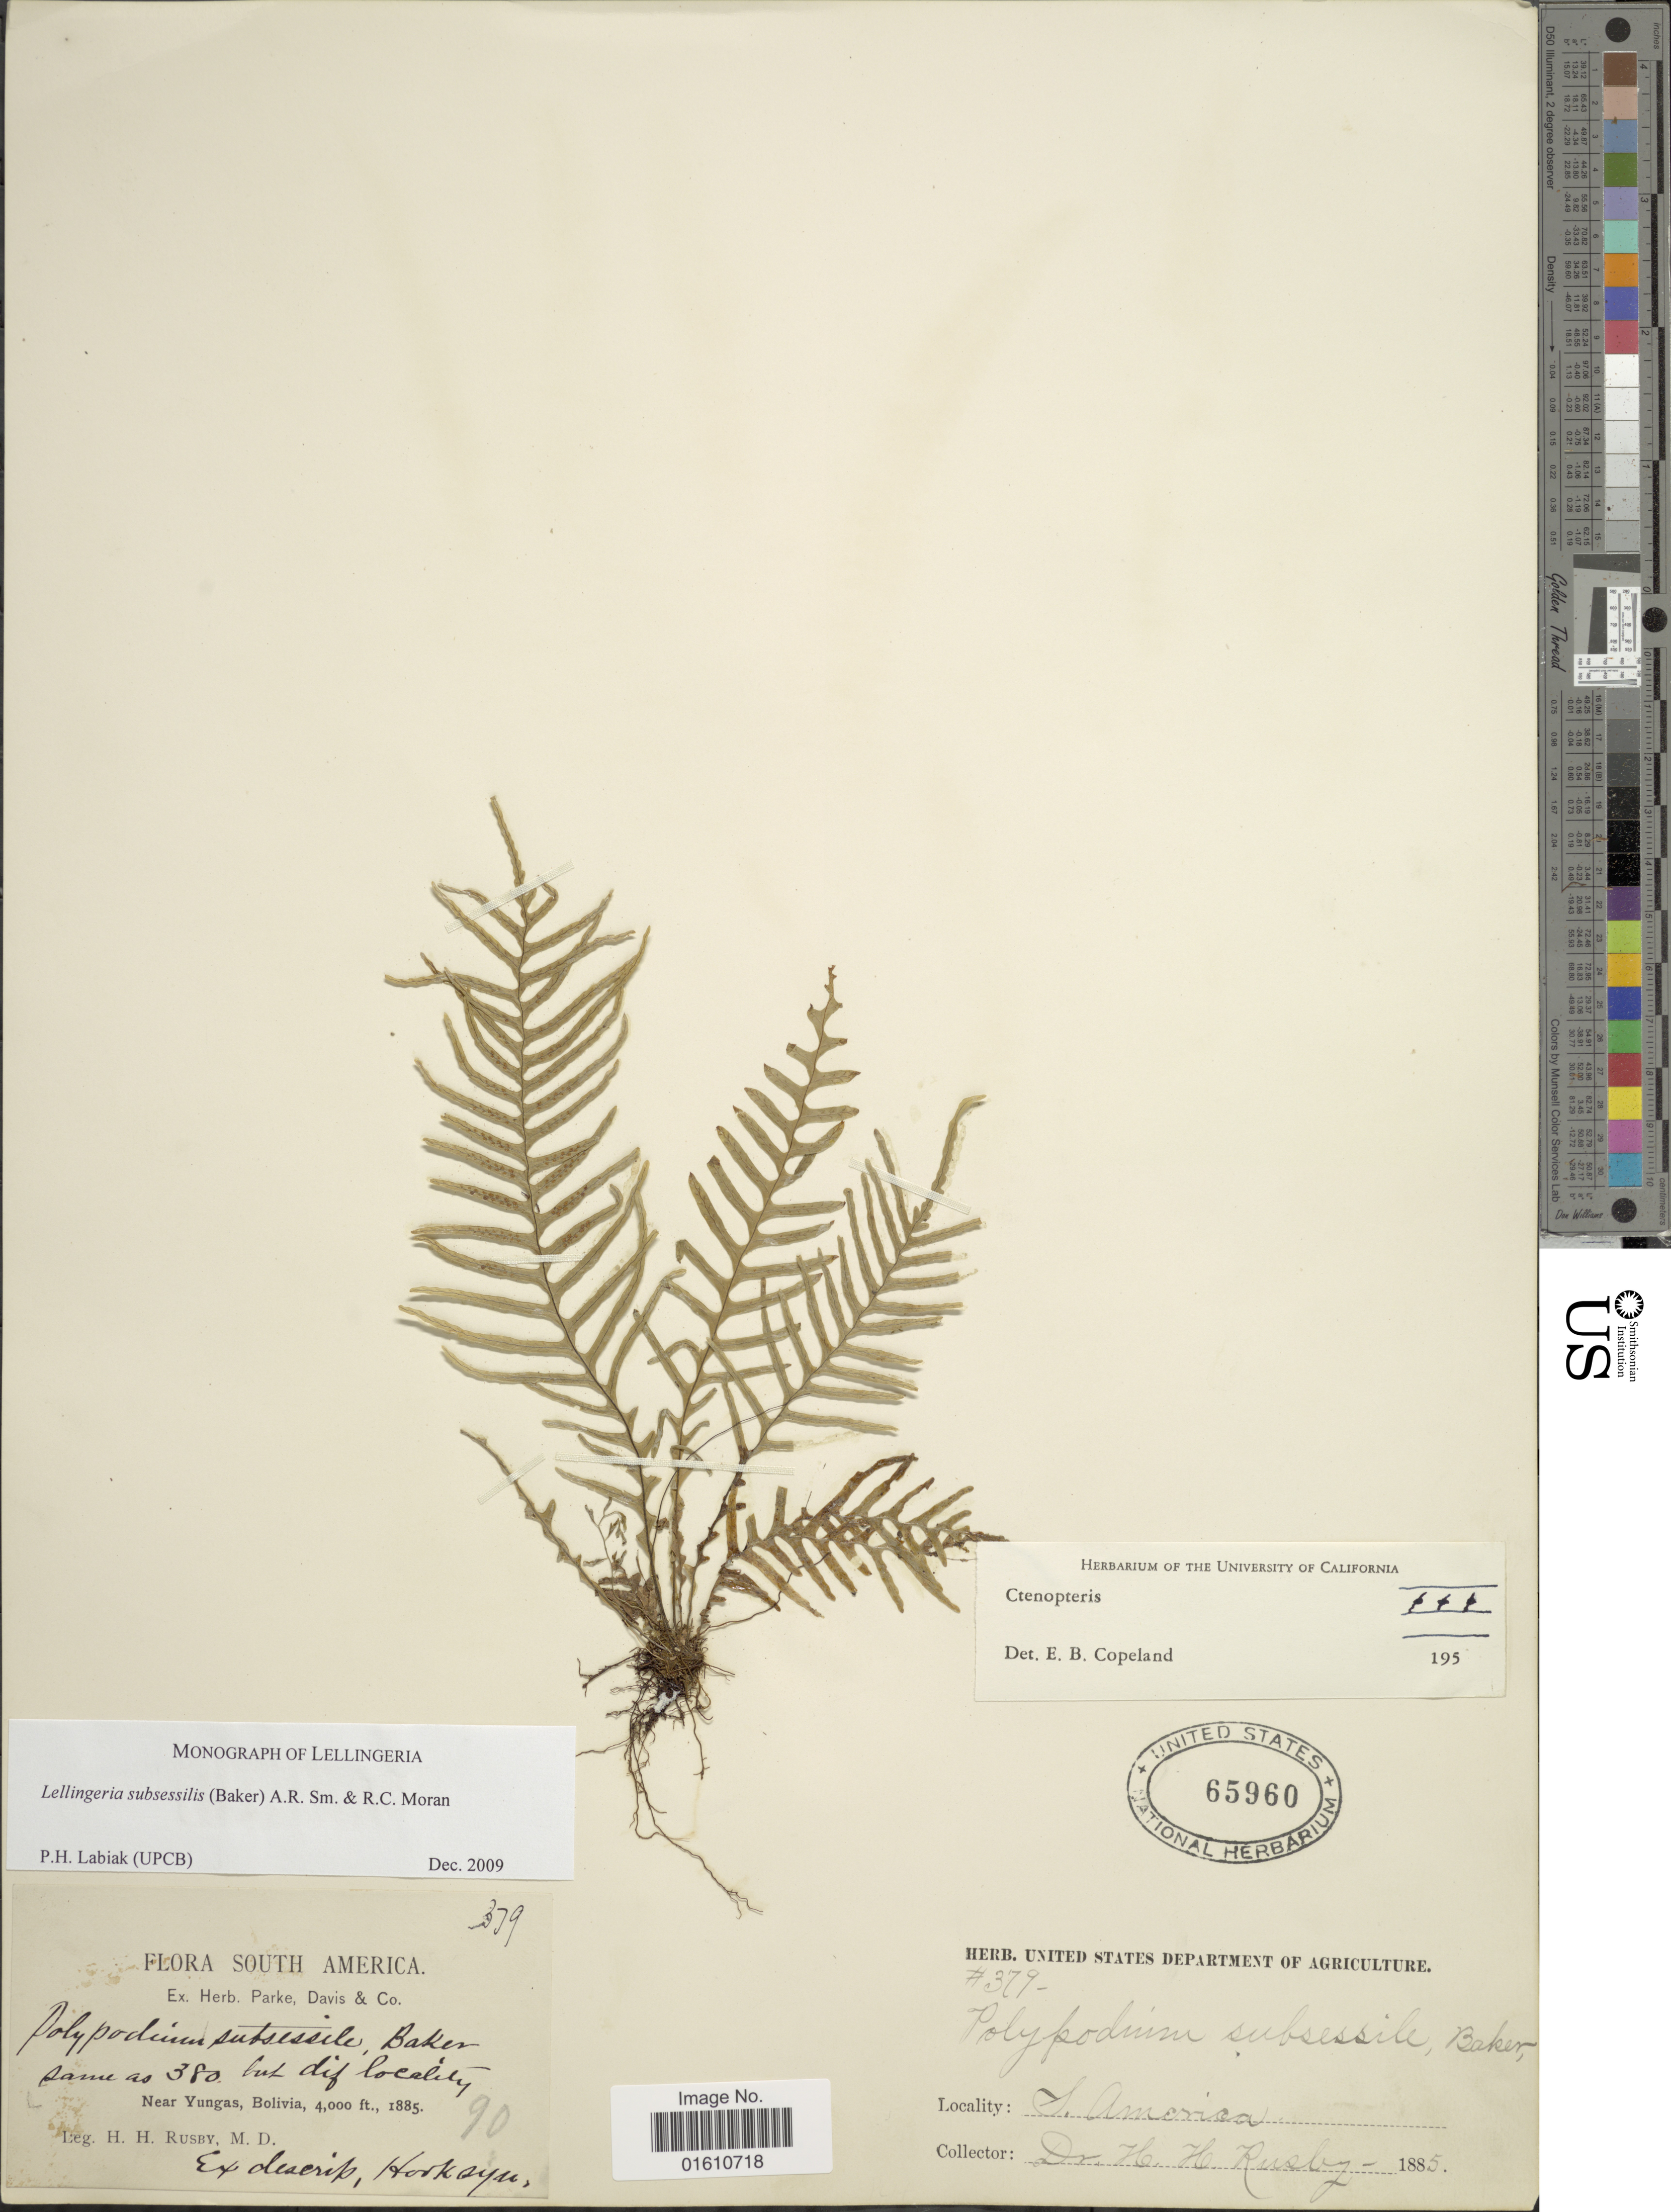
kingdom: Plantae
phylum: Tracheophyta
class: Polypodiopsida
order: Polypodiales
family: Polypodiaceae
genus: Lellingeria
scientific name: Lellingeria subsessilis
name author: (Baker) A.R. Sm. & R.C. Moran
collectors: H. H. Rusby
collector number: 379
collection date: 1885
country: Bolivia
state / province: La Paz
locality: Near Yungas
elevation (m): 1219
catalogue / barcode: US 65960